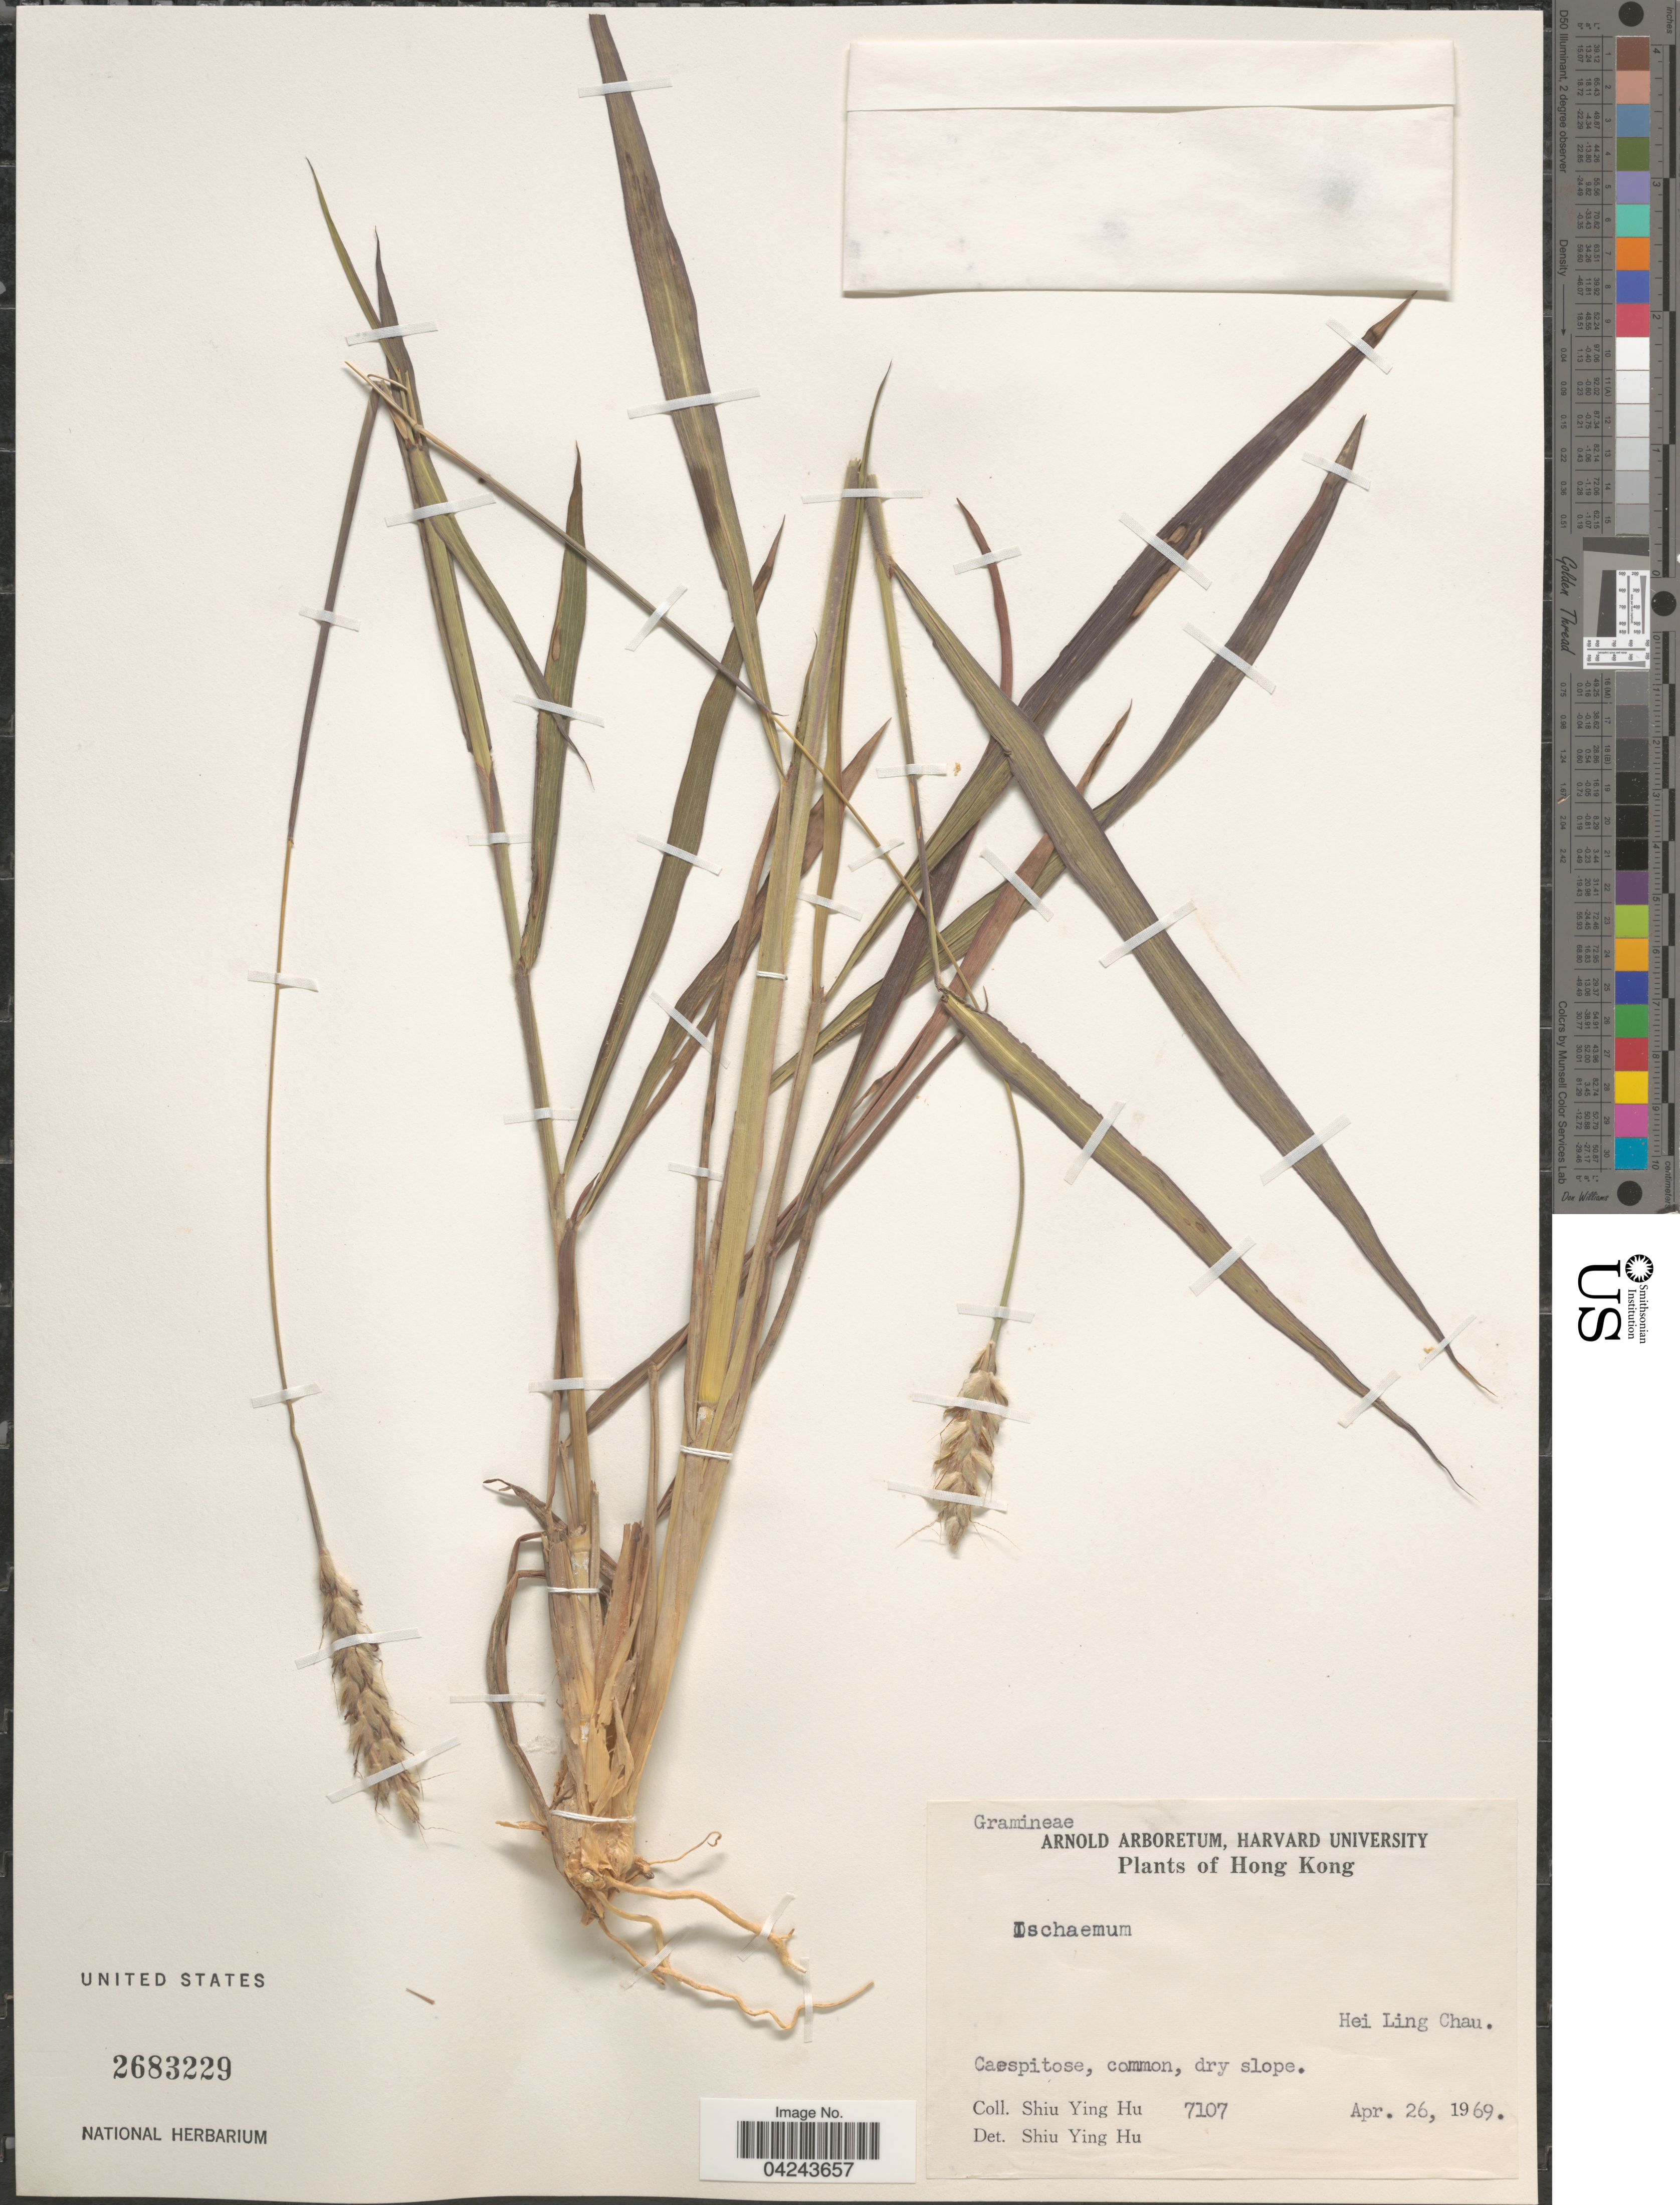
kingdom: Plantae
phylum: Tracheophyta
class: Liliopsida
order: Poales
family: Poaceae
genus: Ischaemum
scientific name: Ischaemum sp.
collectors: S. Y. Hu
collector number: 7107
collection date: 1969-04-26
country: China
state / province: Hong Kong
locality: Hei Ling Chau.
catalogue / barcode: US 2683229